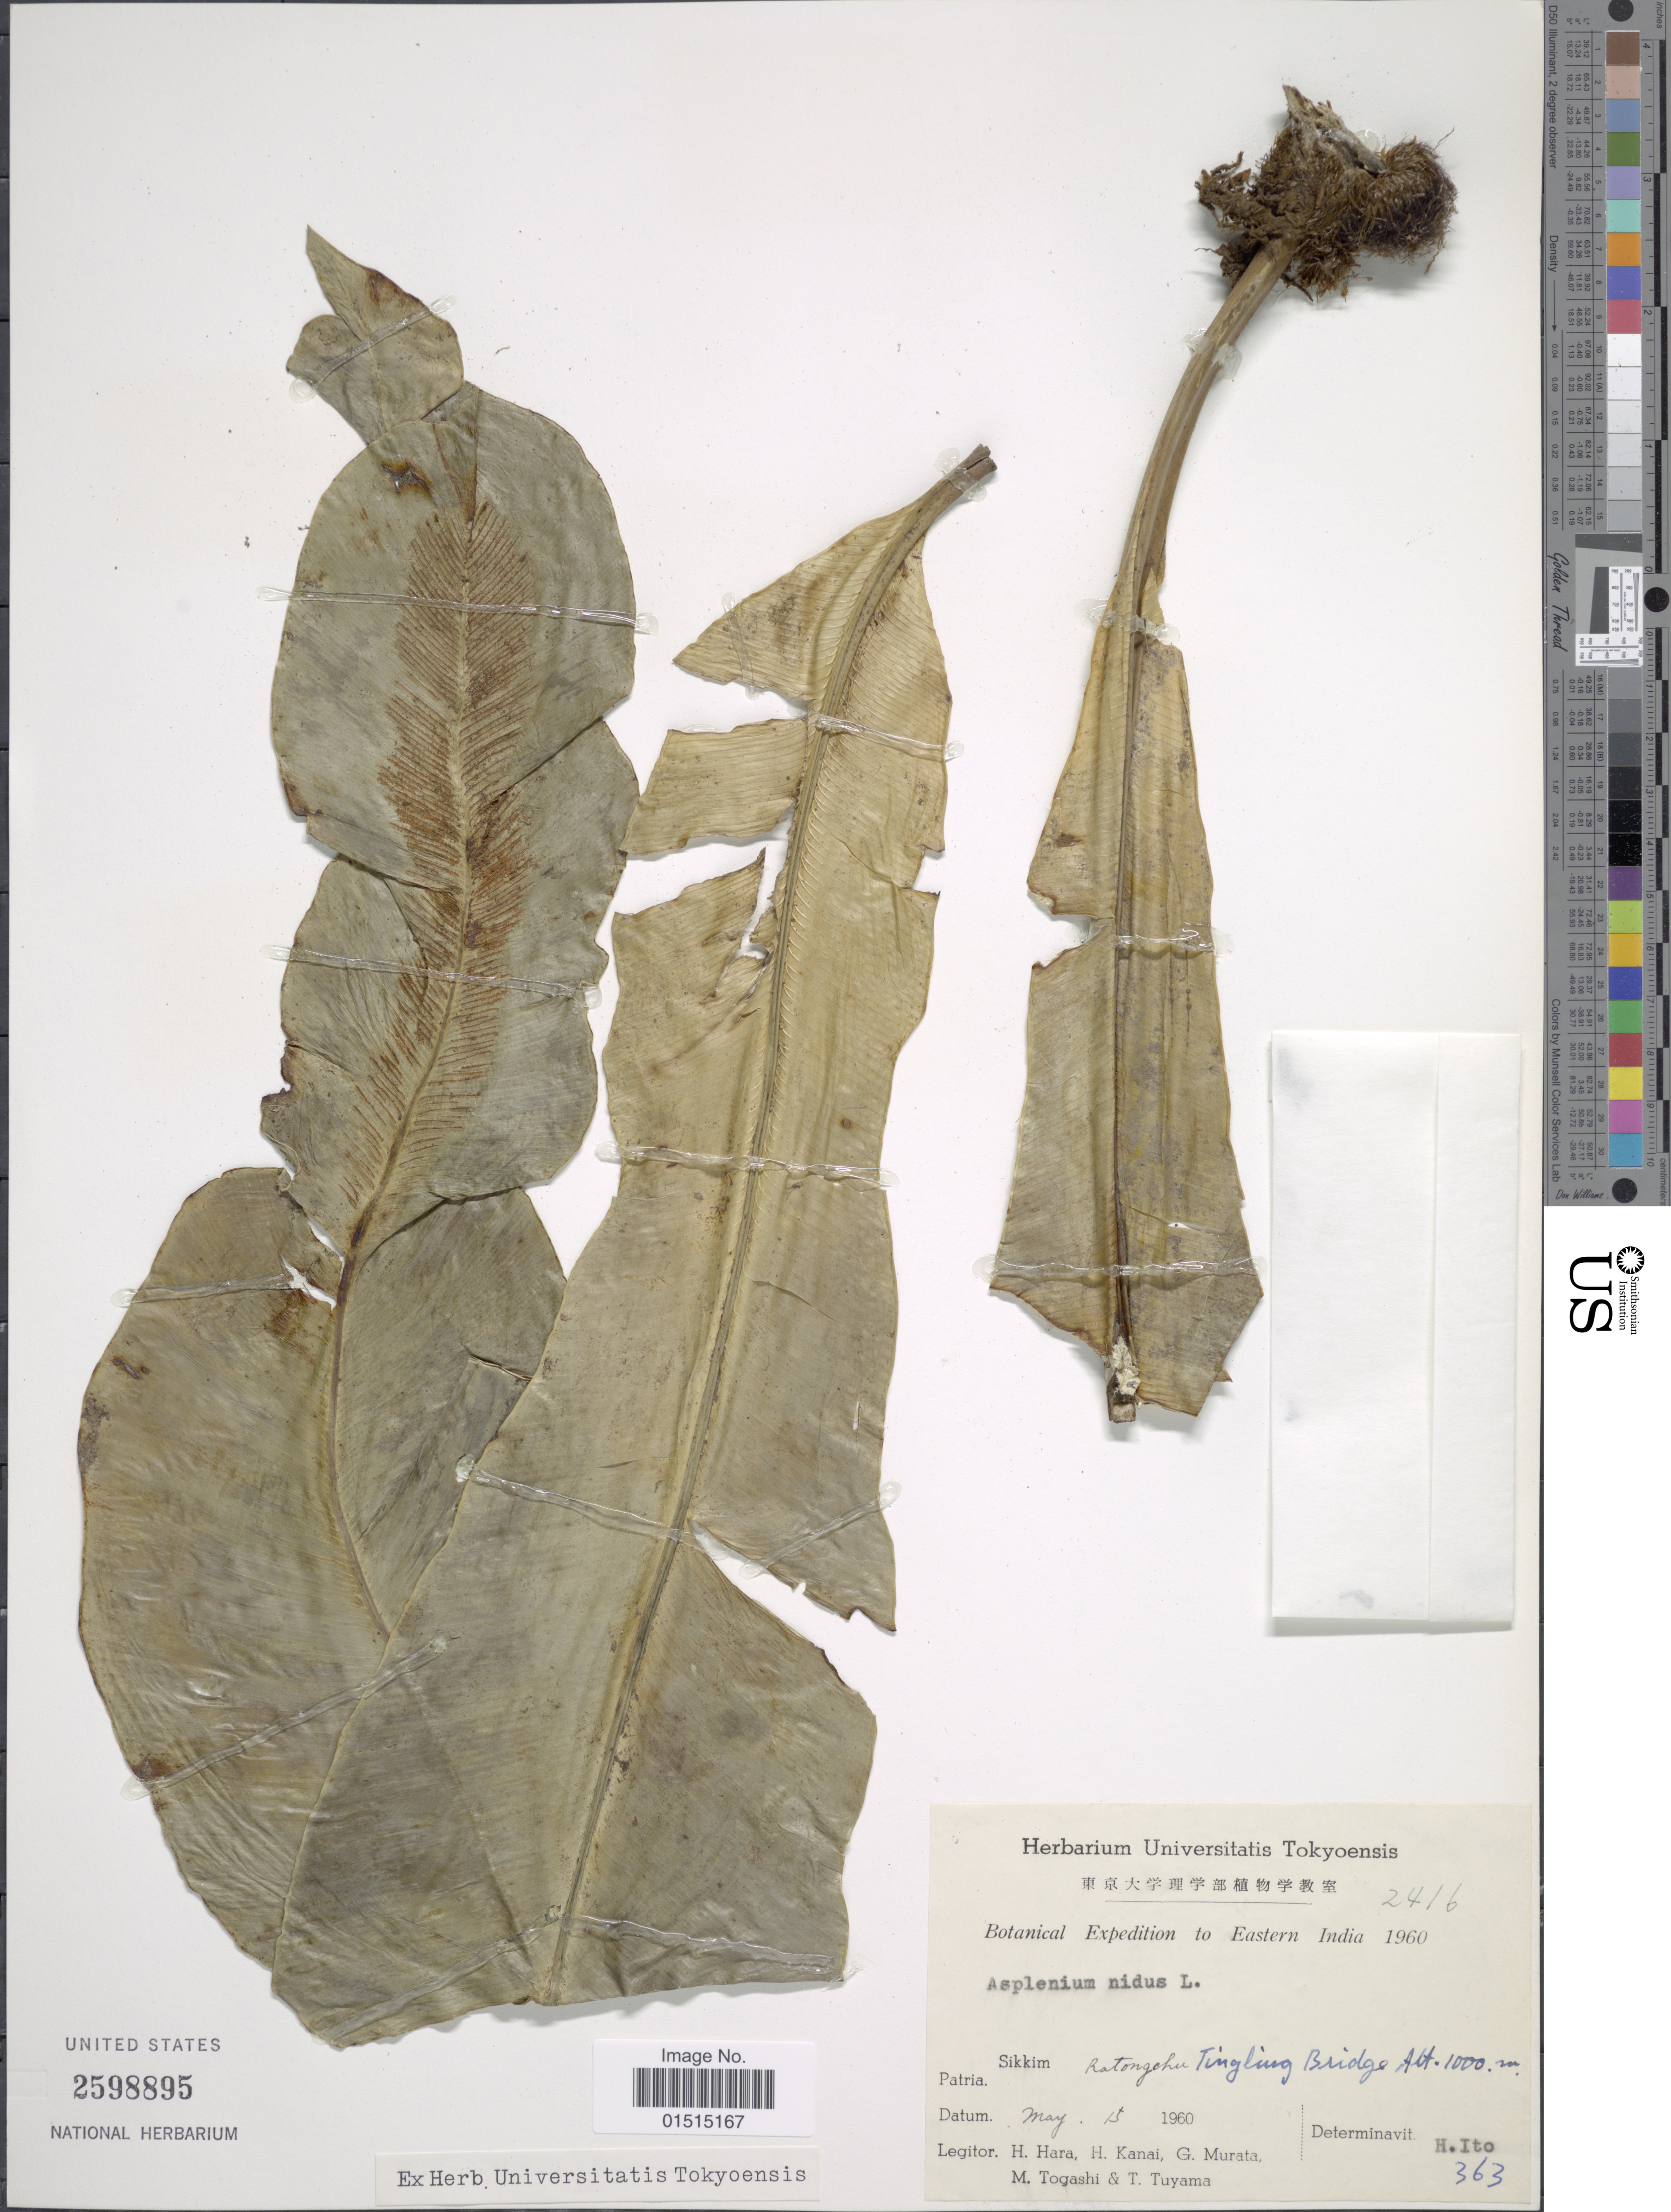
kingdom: Plantae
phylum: Tracheophyta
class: Polypodiopsida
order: Polypodiales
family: Aspleniaceae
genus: Asplenium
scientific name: Asplenium nidus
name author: L.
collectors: H. Hara, H. Kanai, G. Murata & M. Togashi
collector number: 2416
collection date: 1960-05-15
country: India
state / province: Sikkim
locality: Ratongchu Tingling Bridge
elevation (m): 1000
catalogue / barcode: US 2598895